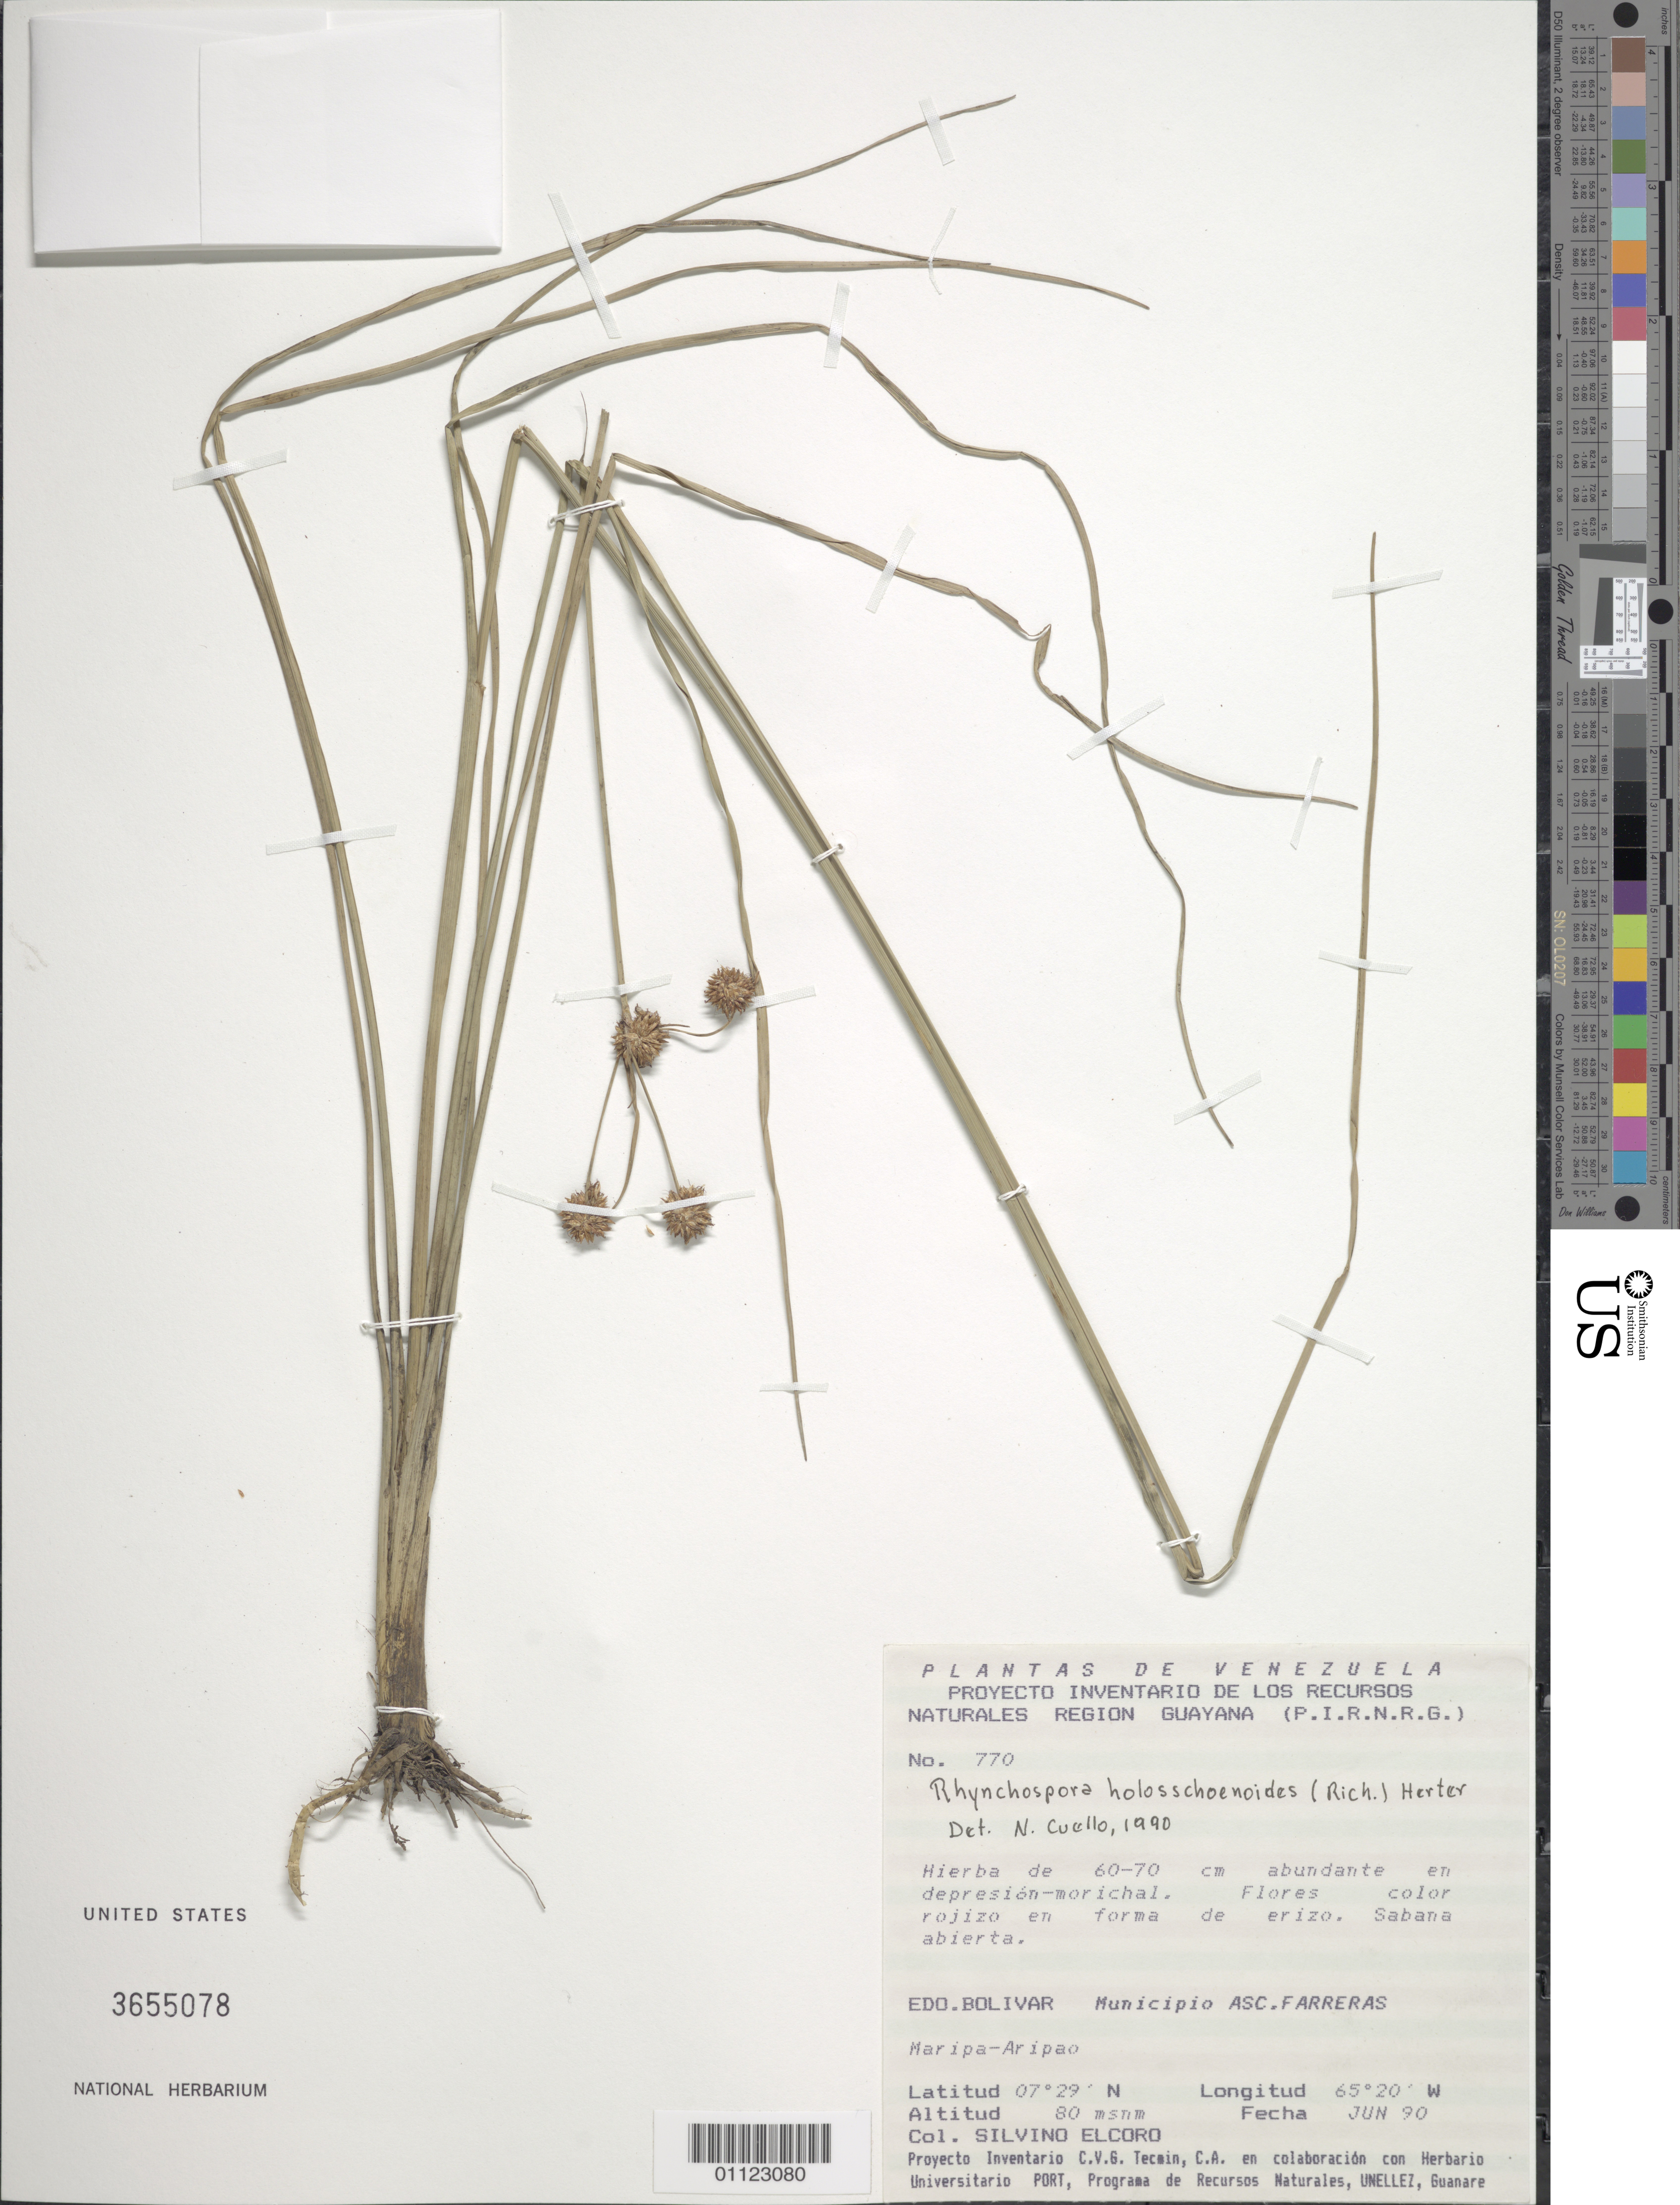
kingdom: Plantae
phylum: Tracheophyta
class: Liliopsida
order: Poales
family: Cyperaceae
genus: Rhynchospora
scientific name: Rhynchospora holoschoenoides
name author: (Rich.) Herter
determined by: Cuello, Nidia L.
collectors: S. Elcoro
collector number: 770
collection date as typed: JUN 90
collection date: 1990-06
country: Venezuela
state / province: Bolivar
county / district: Sucre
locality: Maripa-Ariapo, Ascención Farreras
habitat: Depresion-morichal. Sabana abierta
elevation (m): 80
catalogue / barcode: US 3655078